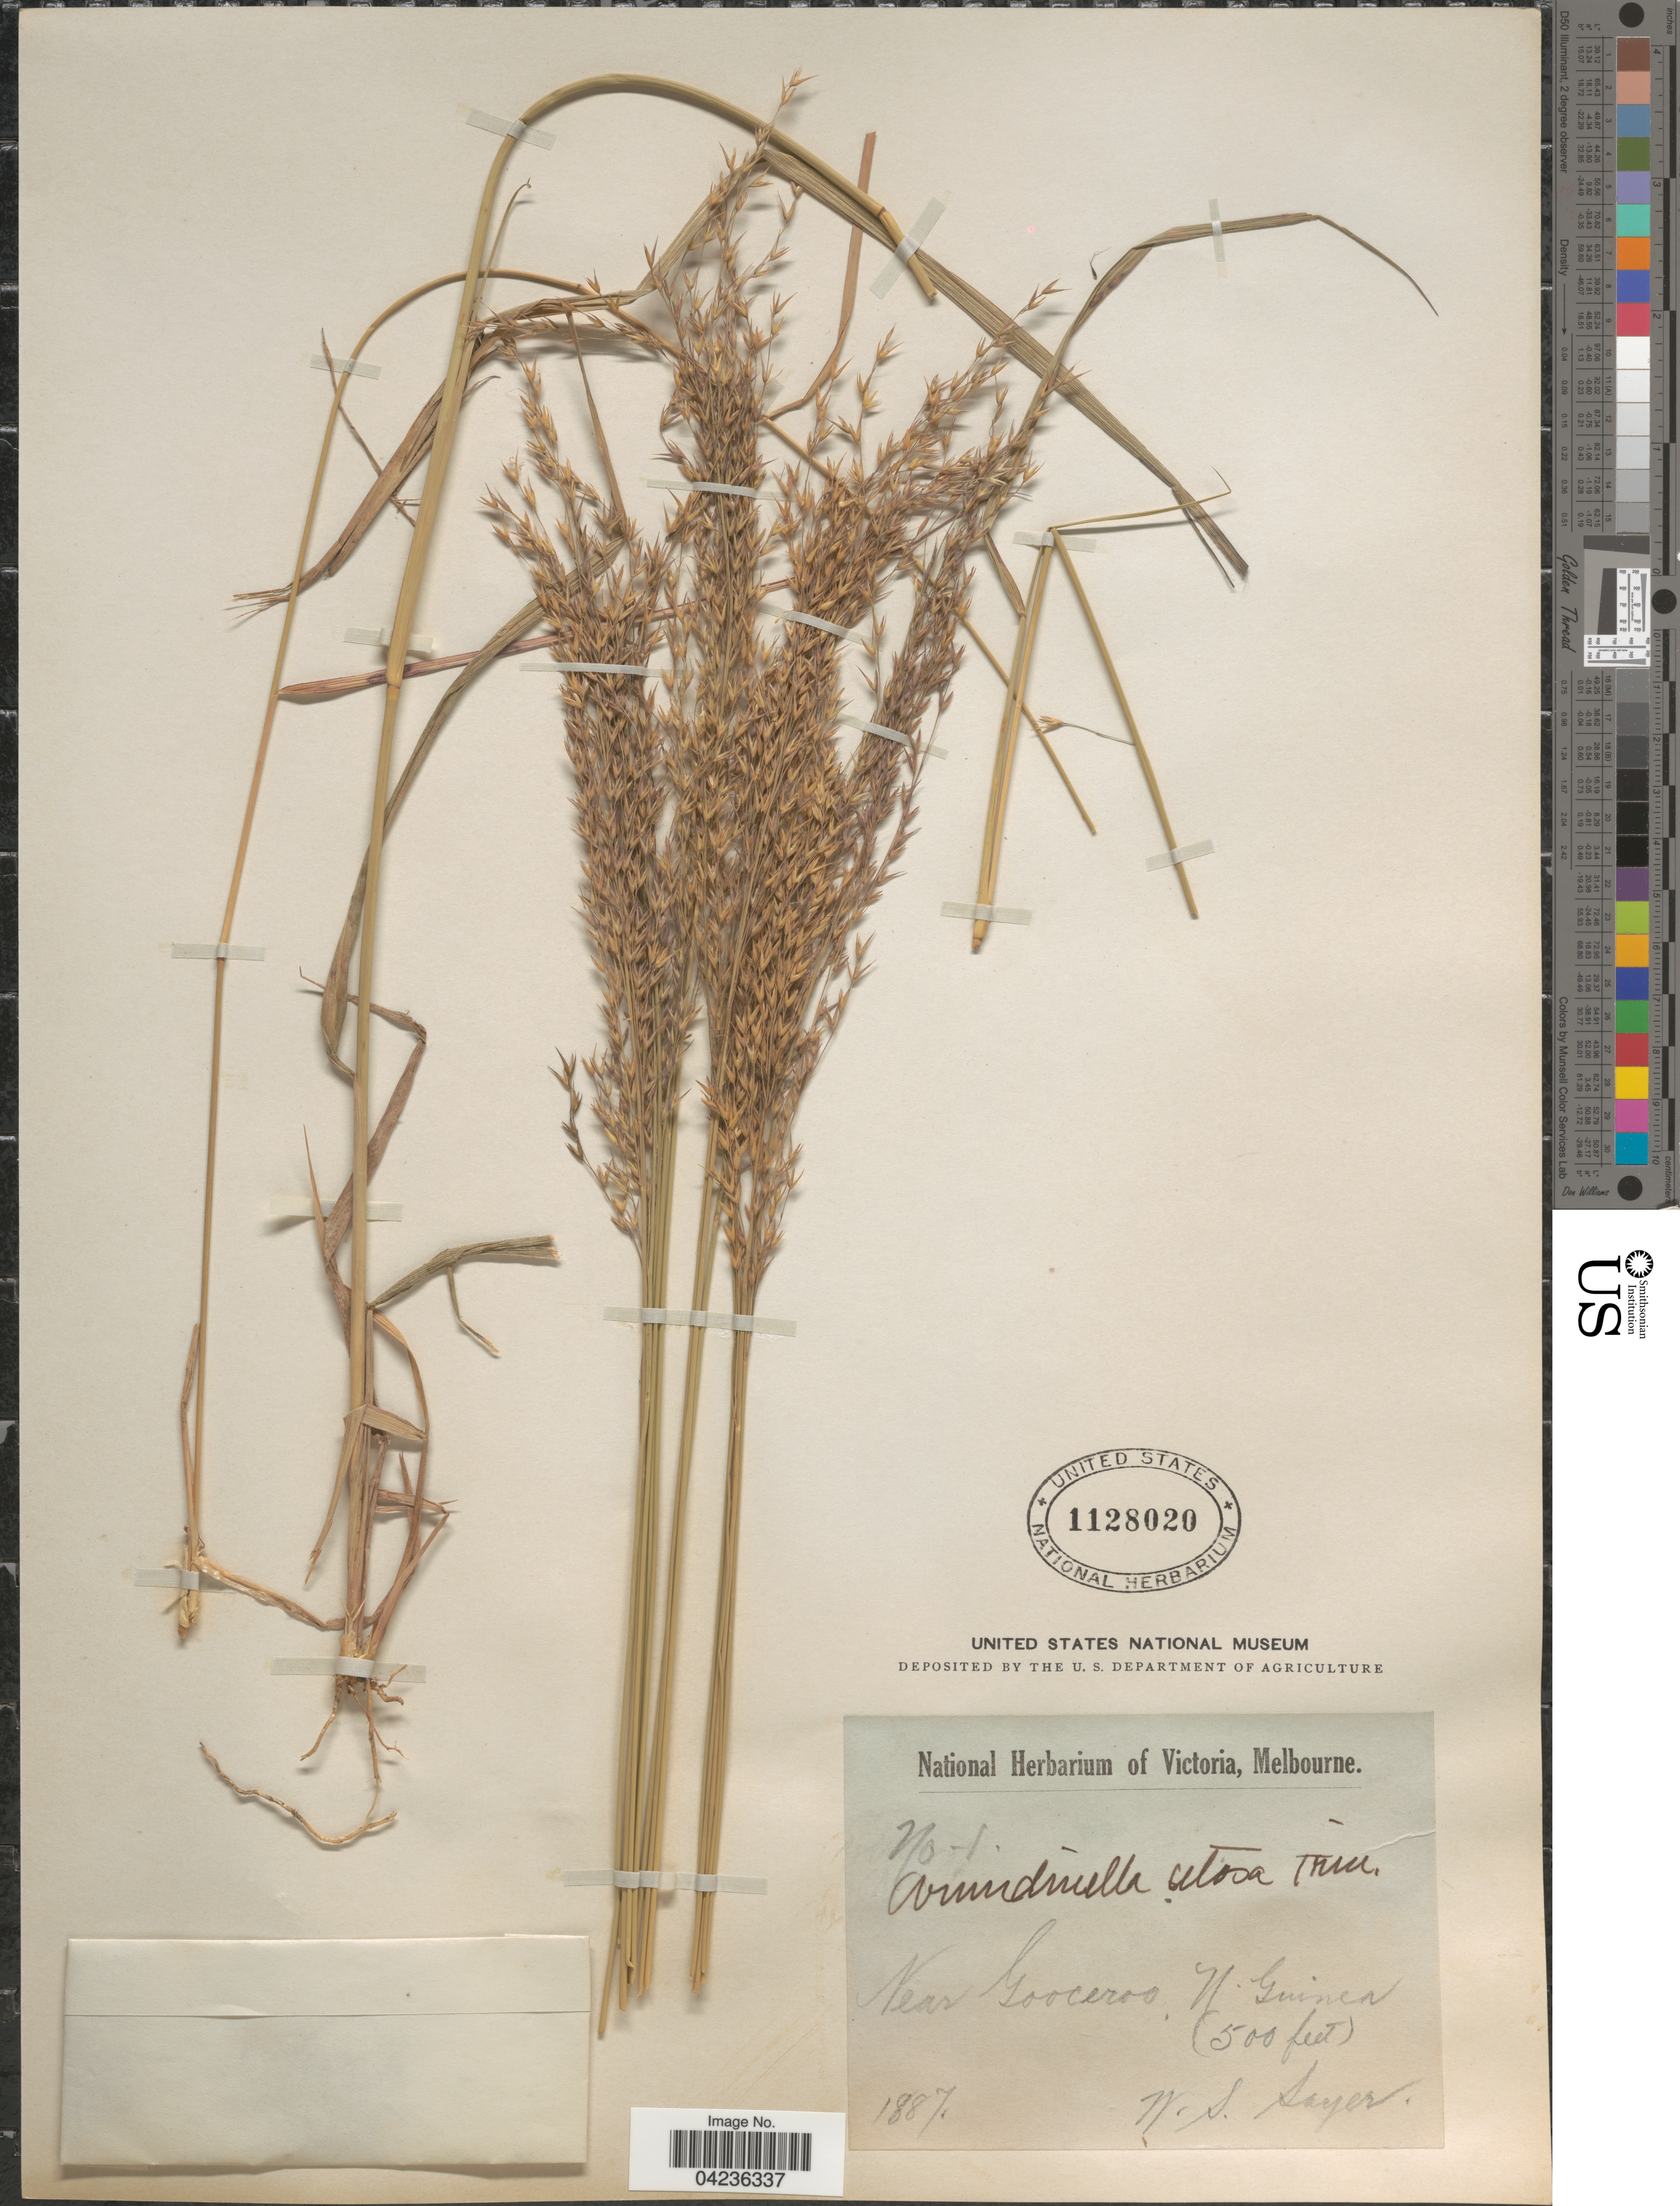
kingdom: Plantae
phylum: Tracheophyta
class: Liliopsida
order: Poales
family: Poaceae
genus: Arundinella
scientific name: Arundinella setosa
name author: Trin.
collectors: W. Sayer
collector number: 1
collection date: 1887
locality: Near Gooceroo [interpreted] N. Guinea.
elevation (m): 152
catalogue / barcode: US 1128020